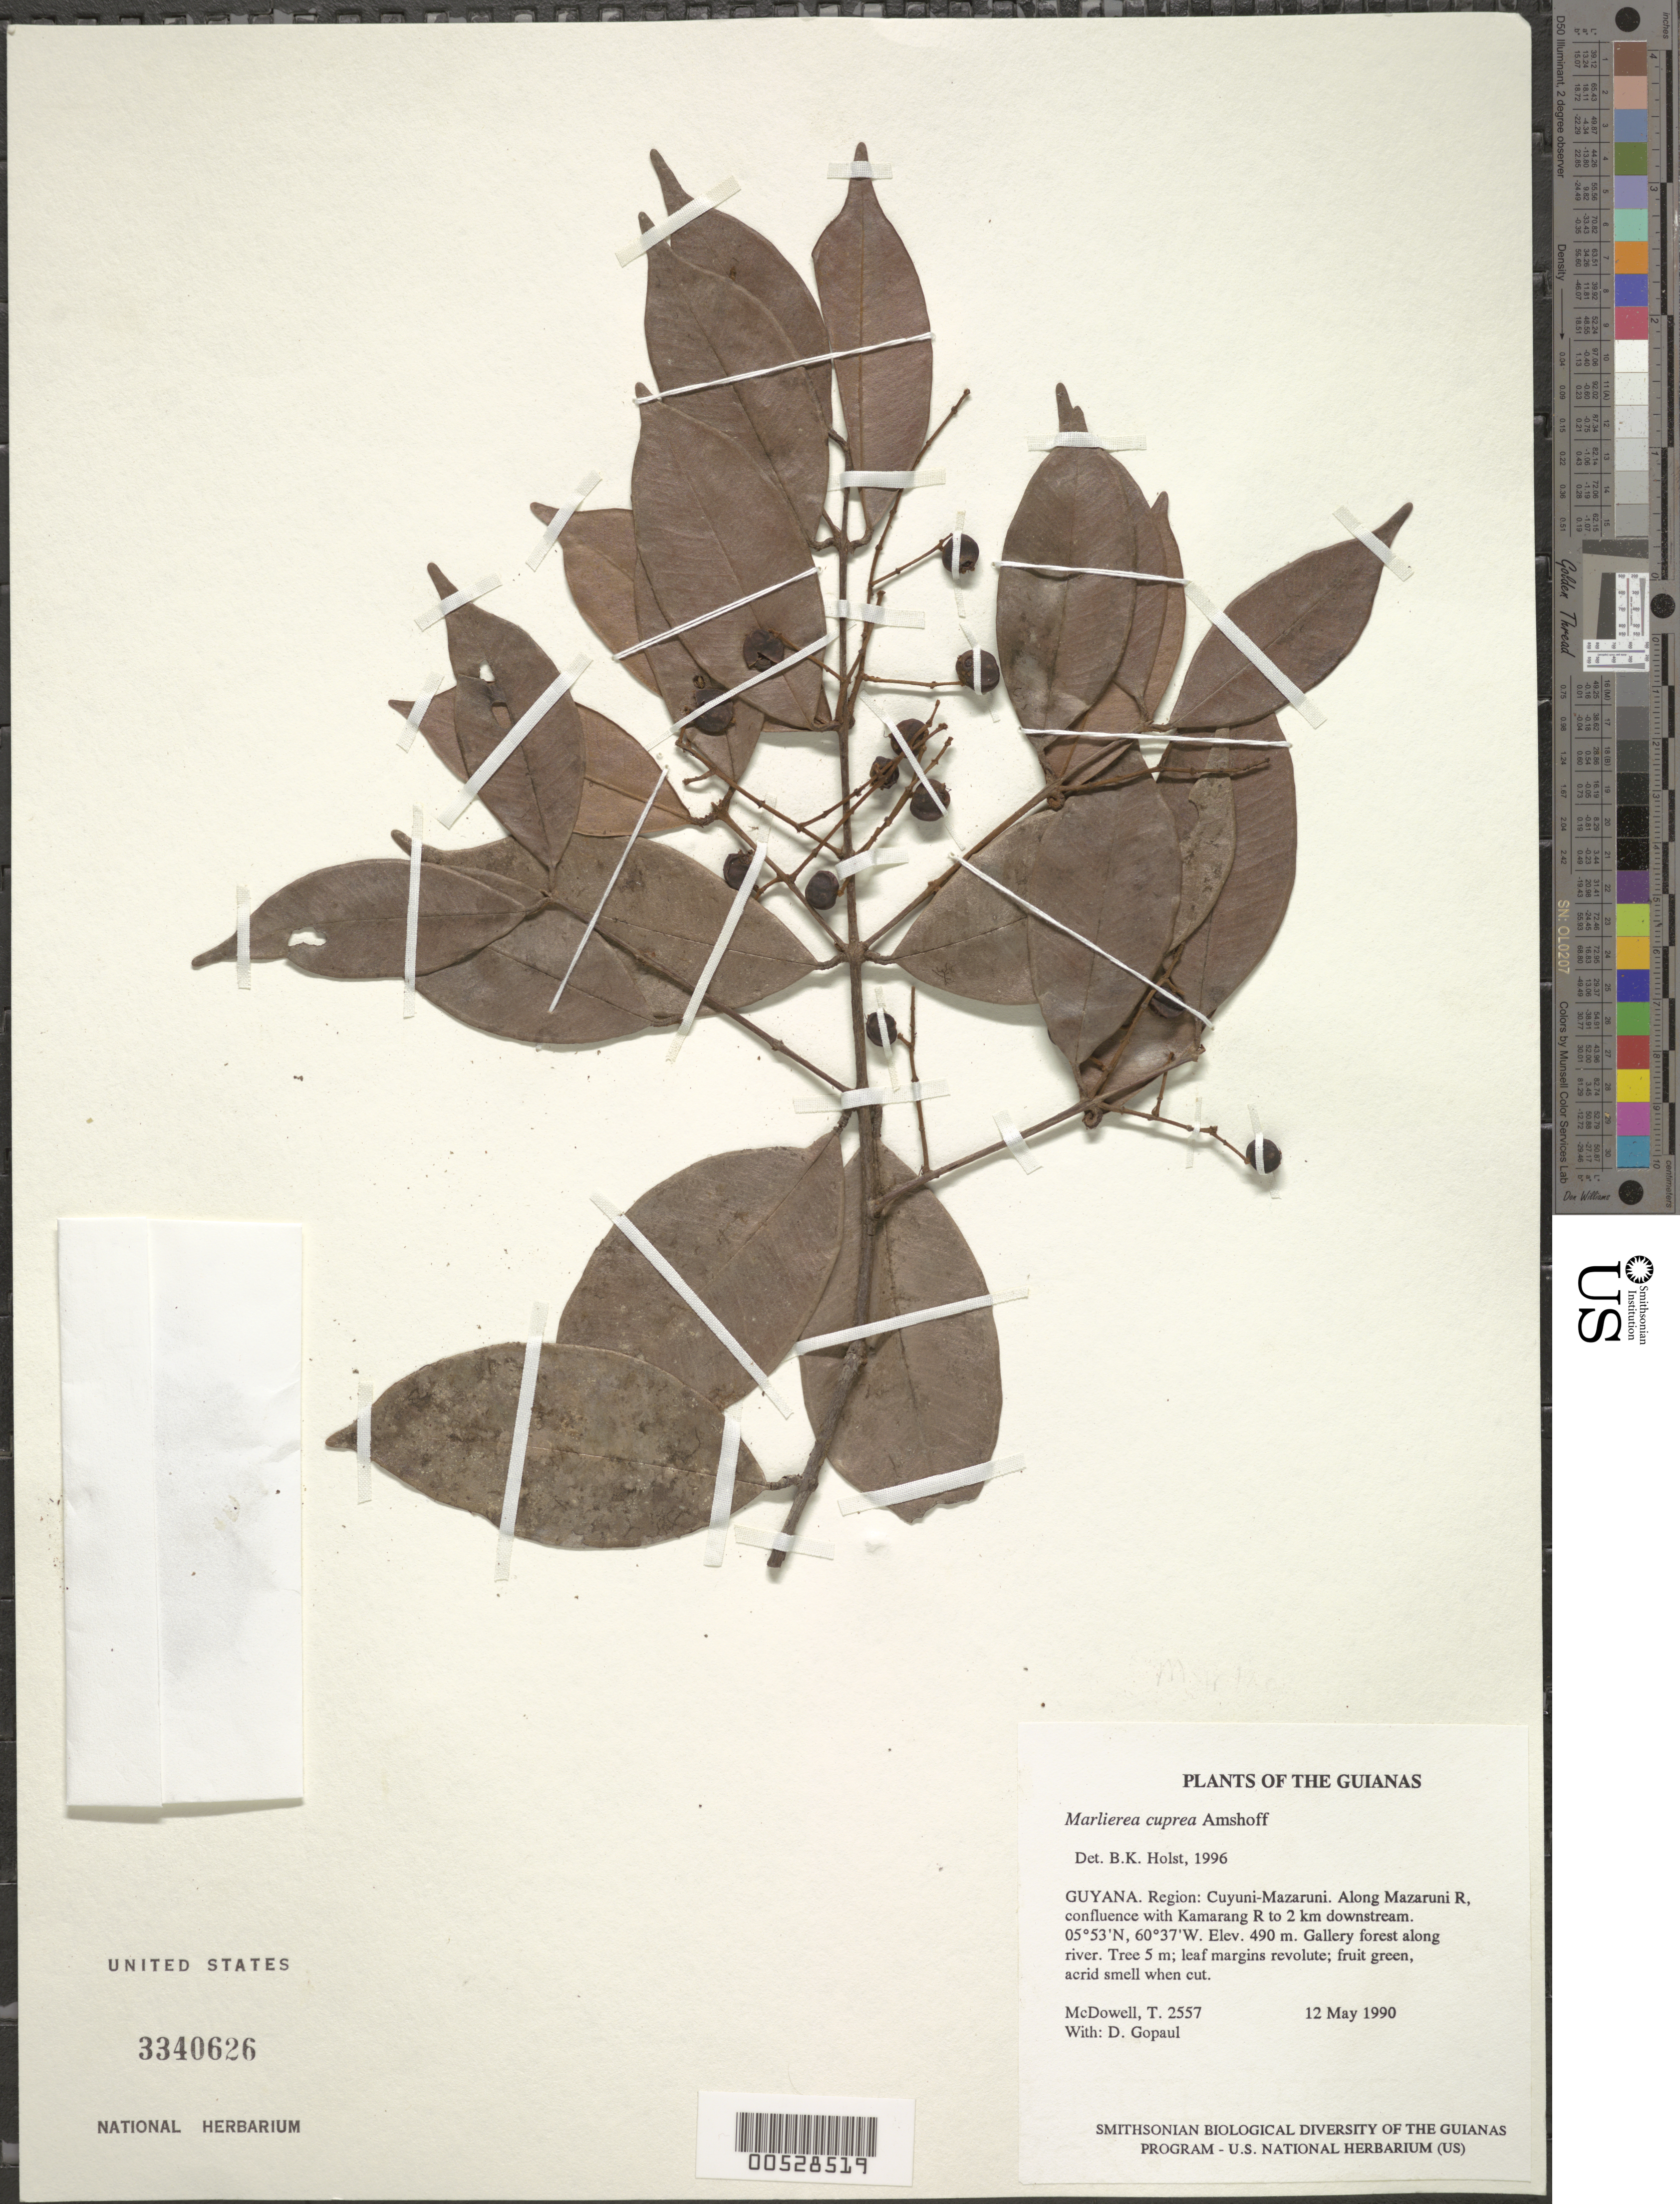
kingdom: Plantae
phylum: Tracheophyta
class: Magnoliopsida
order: Myrtales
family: Myrtaceae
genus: Myrcia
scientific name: Myrcia neocuprea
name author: E. Lucas & C.E. Wilson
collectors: T. McDowell & D. Gopaul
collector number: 2557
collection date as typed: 12 May 1990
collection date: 1990-05-12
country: Guyana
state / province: Cuyuni-Mazaruni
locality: Along Mazaruni R, confluence with Kamarang R to 2 km downstream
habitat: Gallery forest along river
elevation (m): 490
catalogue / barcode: US 3340626